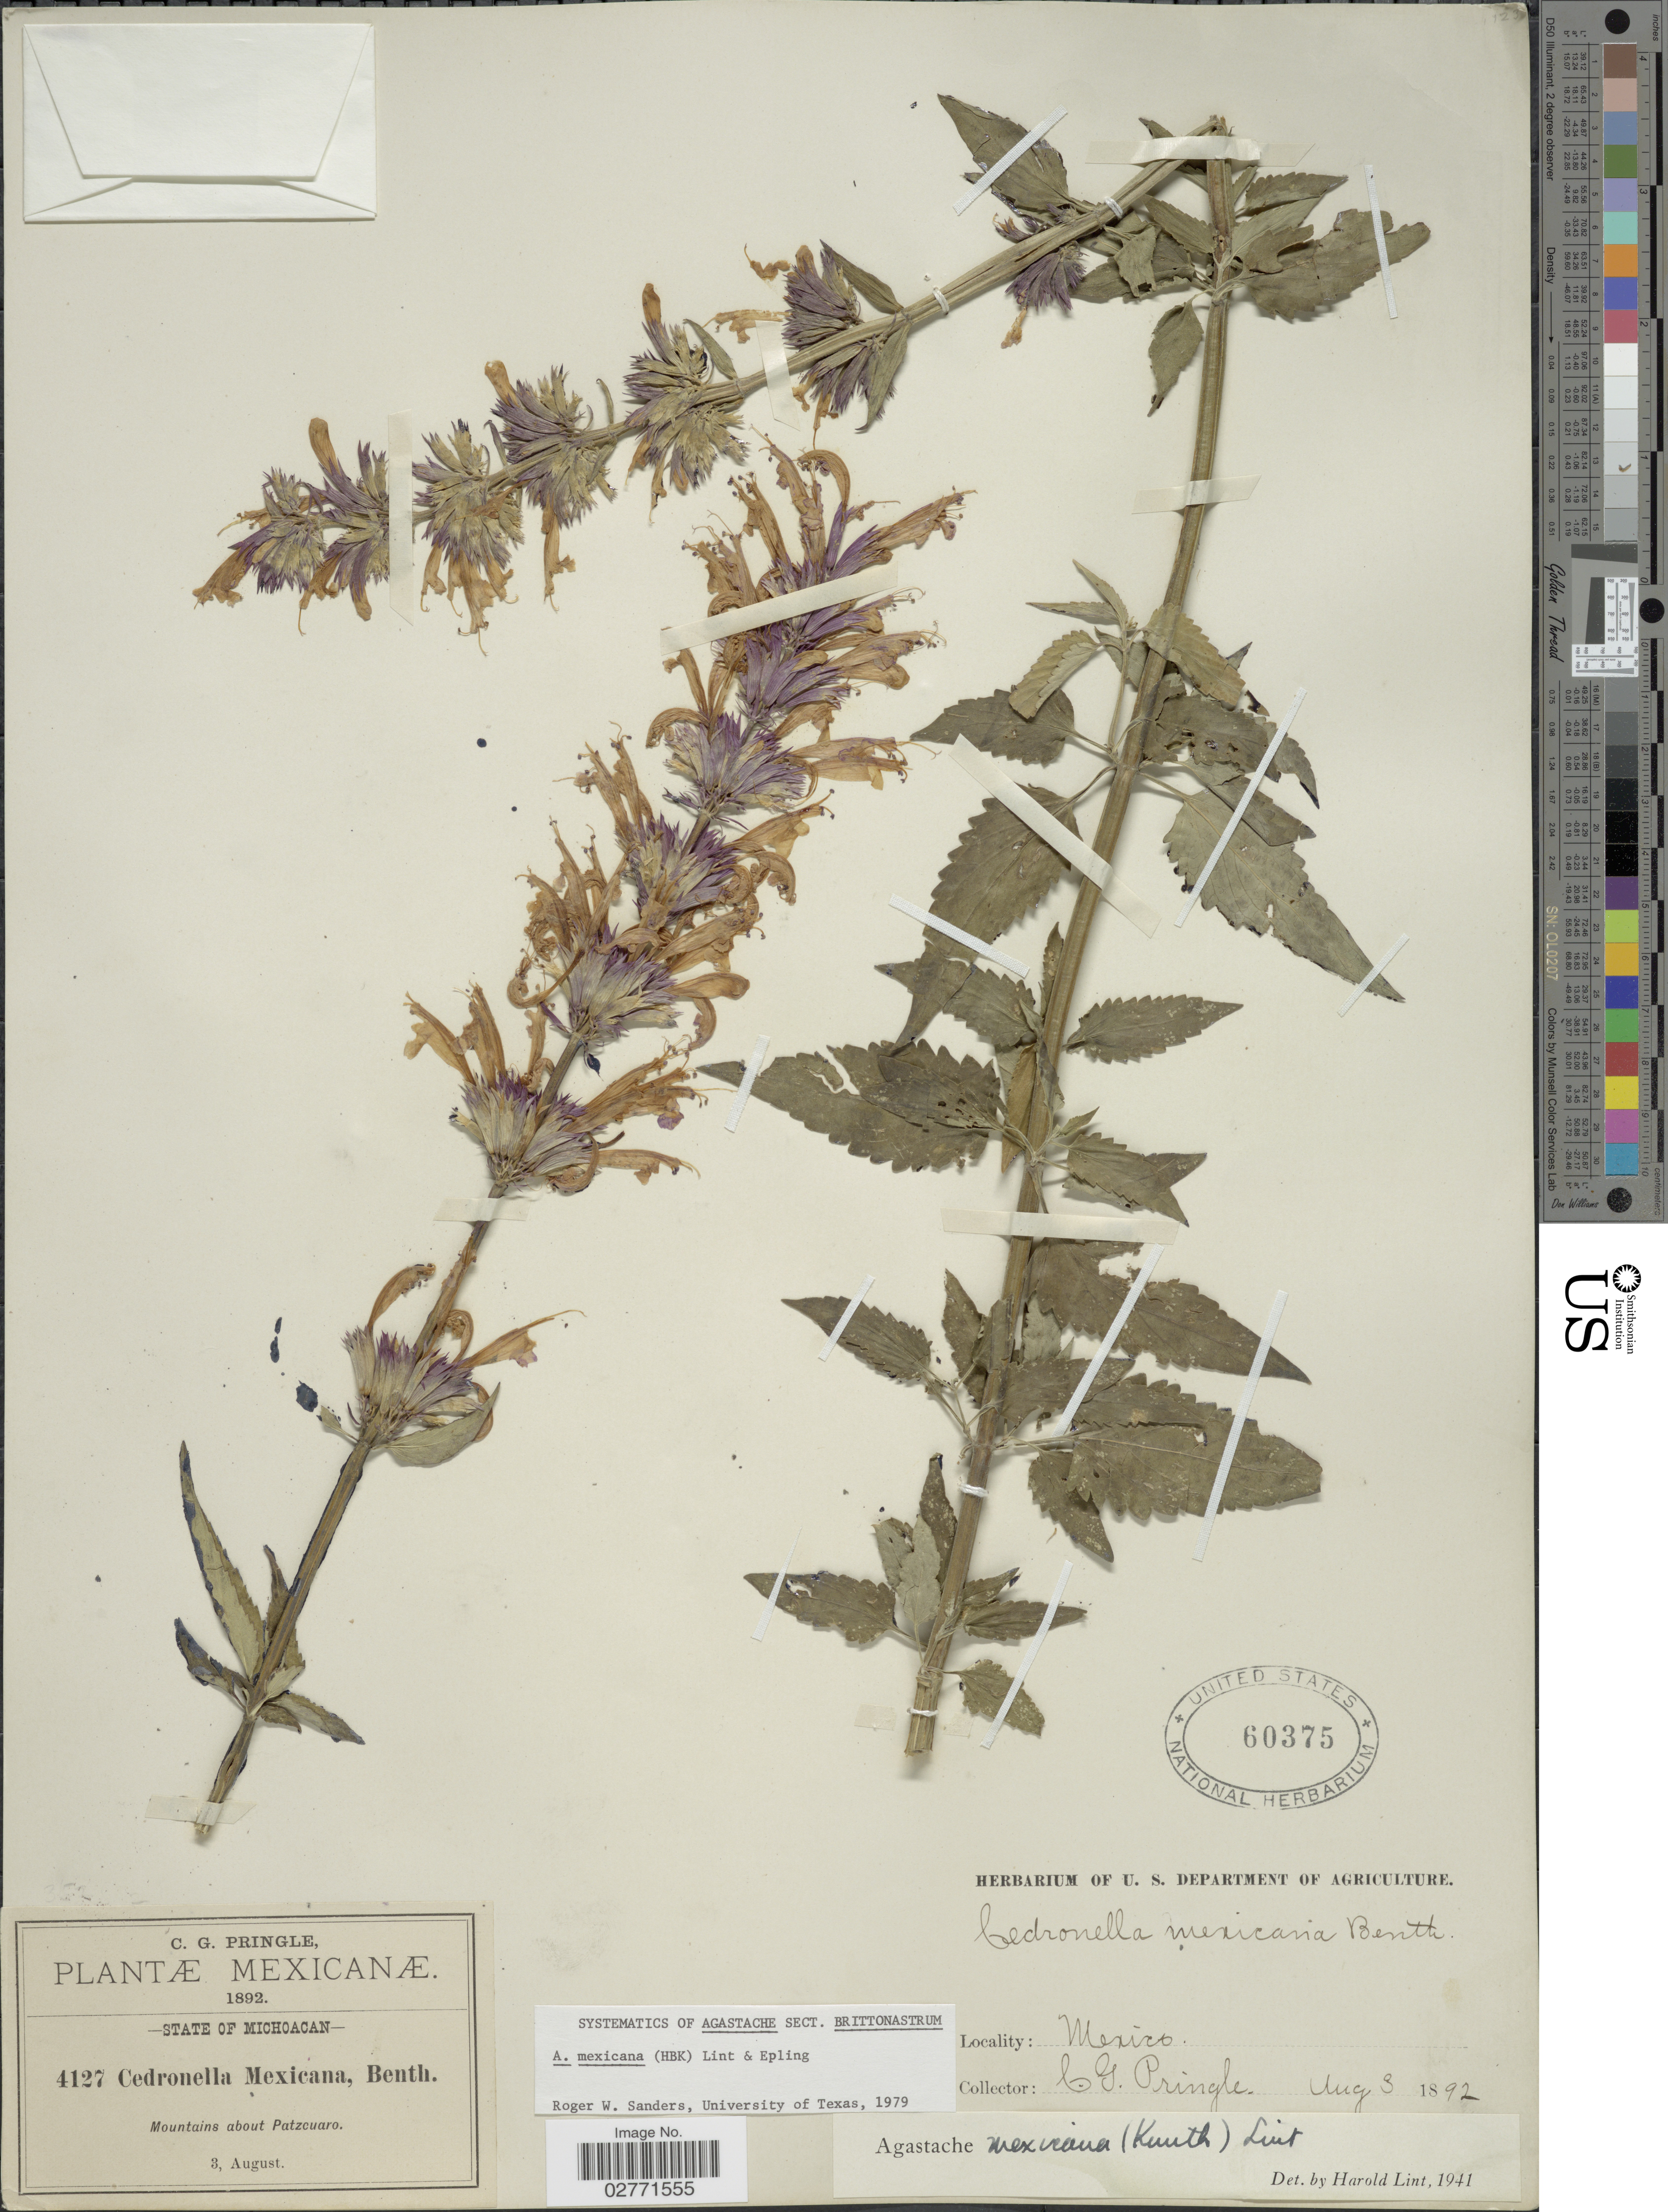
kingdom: Plantae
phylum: Tracheophyta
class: Magnoliopsida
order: Lamiales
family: Lamiaceae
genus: Agastache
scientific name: Agastache mexicana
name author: (Kunth) Lint & Epling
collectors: C. G. Pringle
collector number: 4127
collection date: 1892-08-03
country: Mexico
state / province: Michoacán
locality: Mountains about Patzcuaro.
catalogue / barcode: US 60375